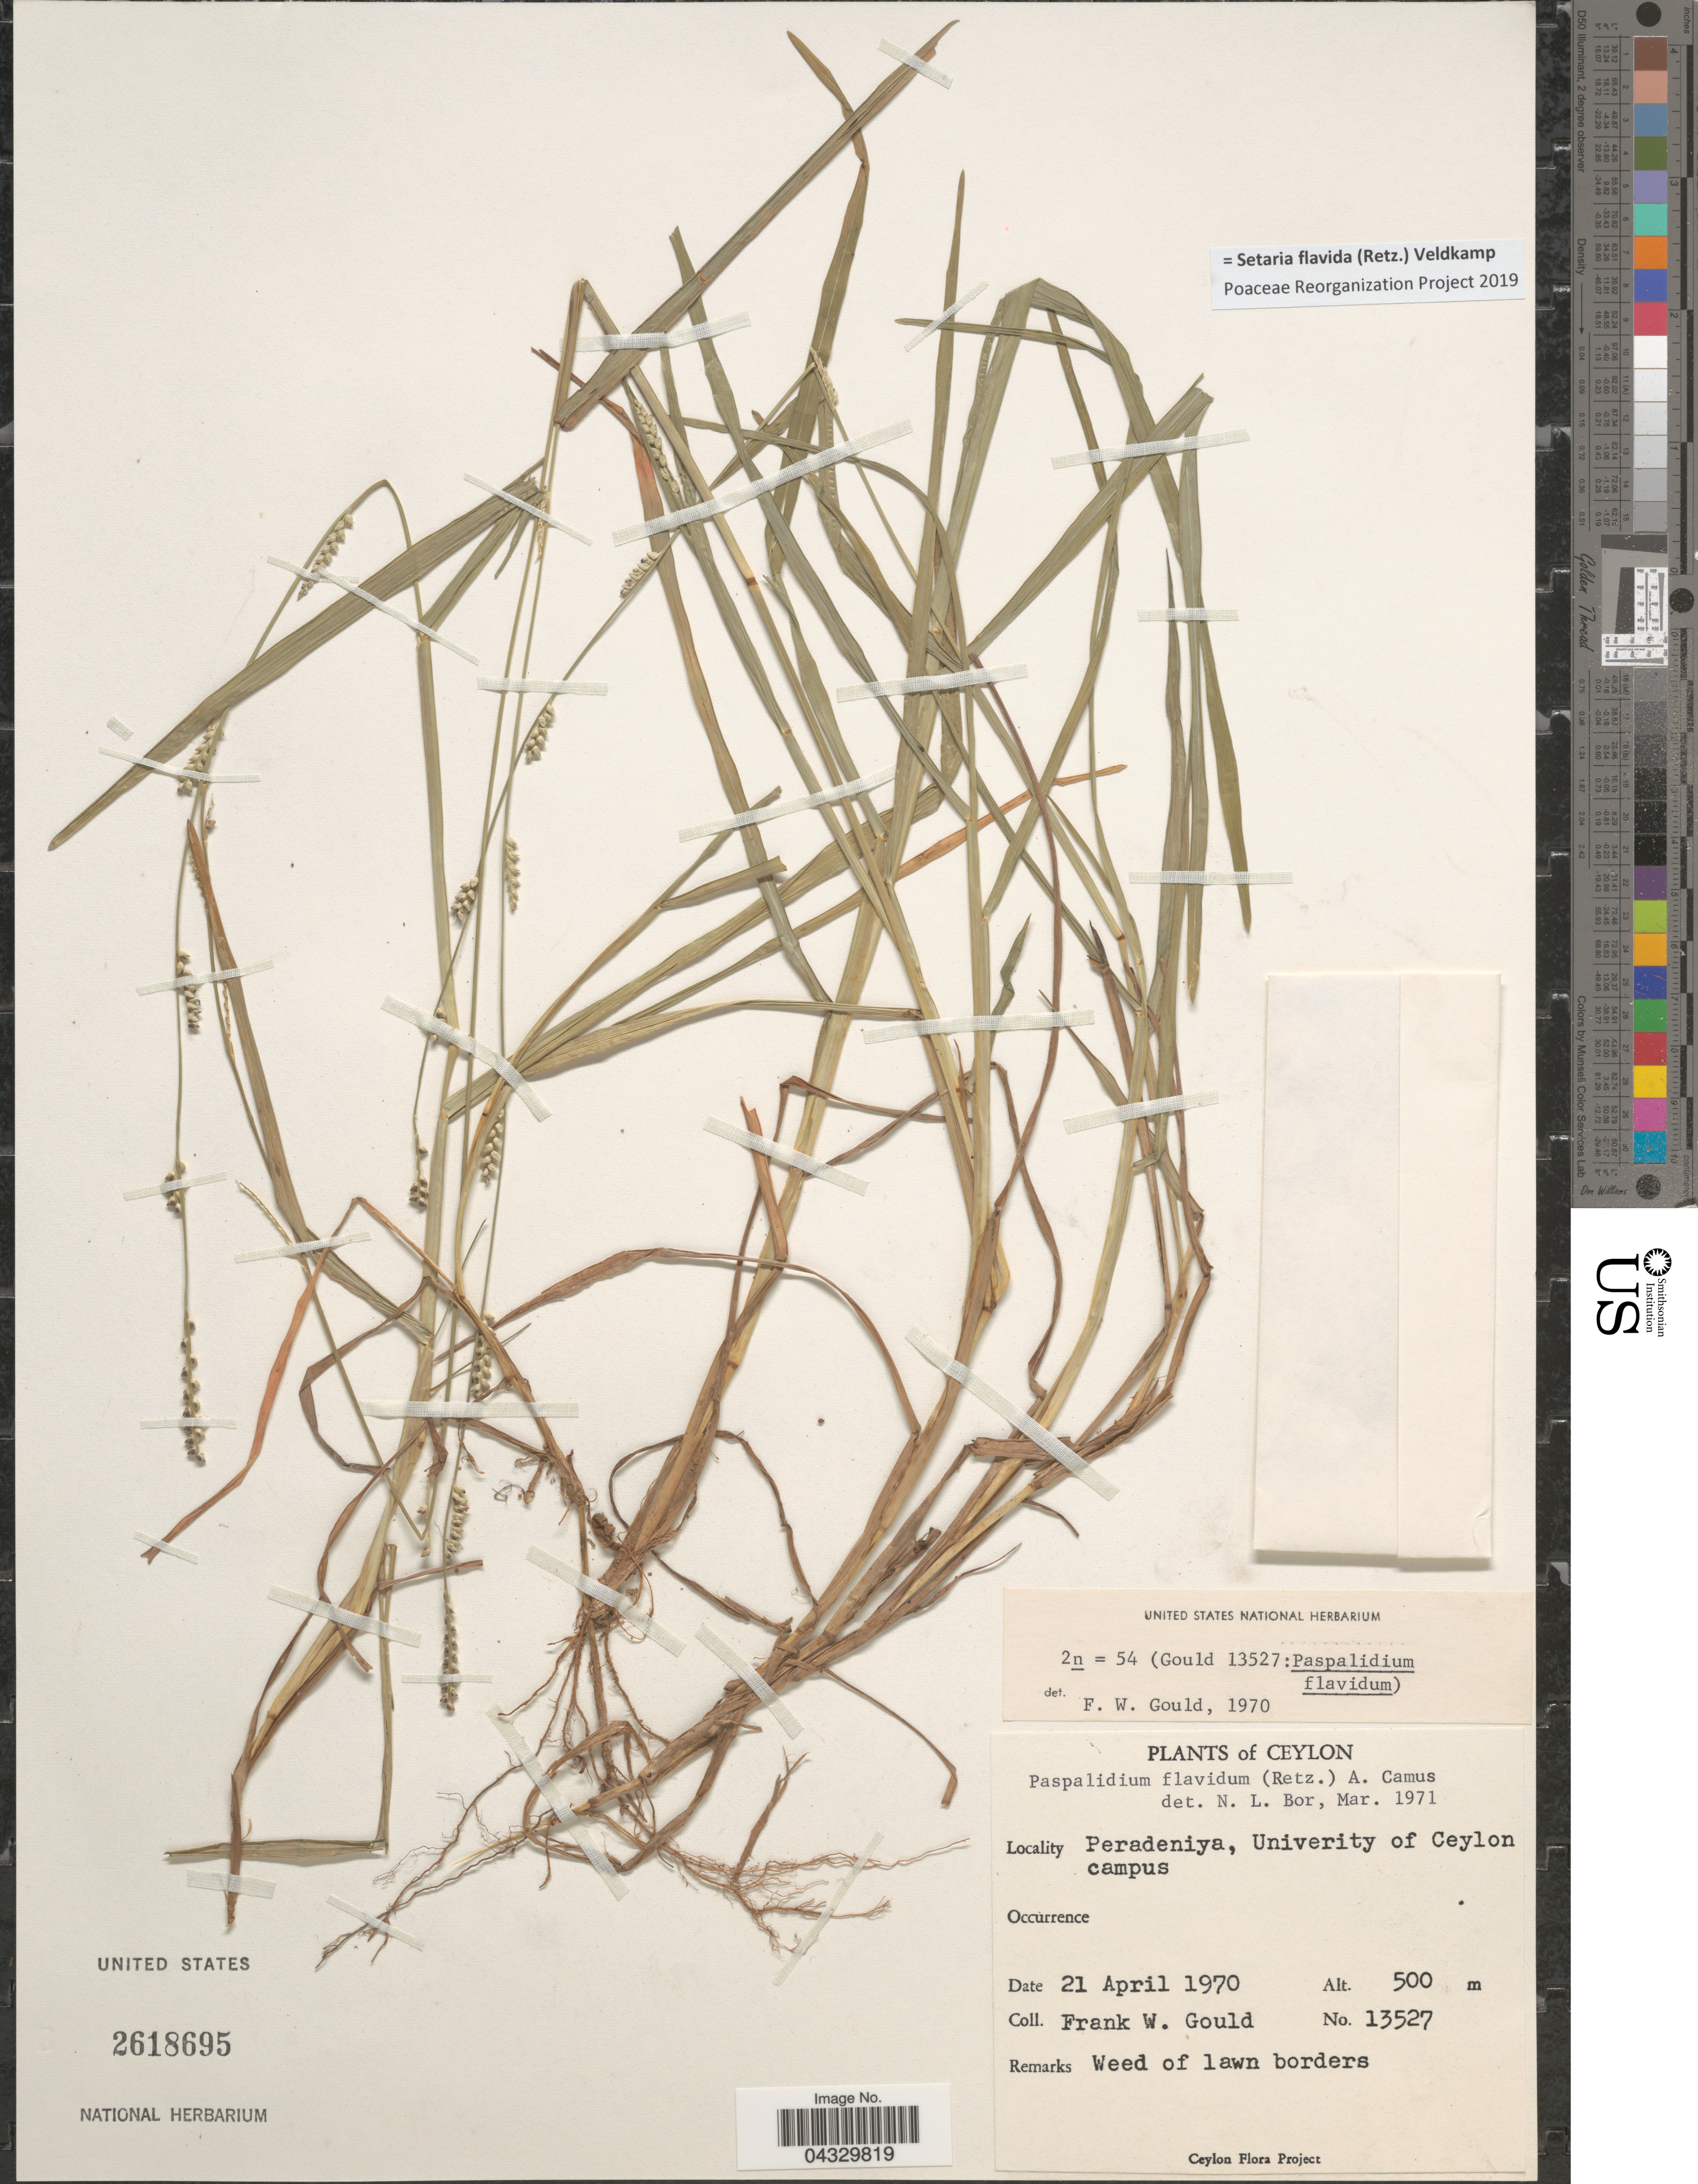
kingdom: Plantae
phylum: Tracheophyta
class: Liliopsida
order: Poales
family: Poaceae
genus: Setaria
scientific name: Setaria flavida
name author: (Retz.) Veldkamp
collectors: F. W. Gould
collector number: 13527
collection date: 1970-04-21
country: Sri Lanka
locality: Ceylon. Peradeniya, University of Ceylon campus.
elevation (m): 500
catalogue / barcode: US 2618695